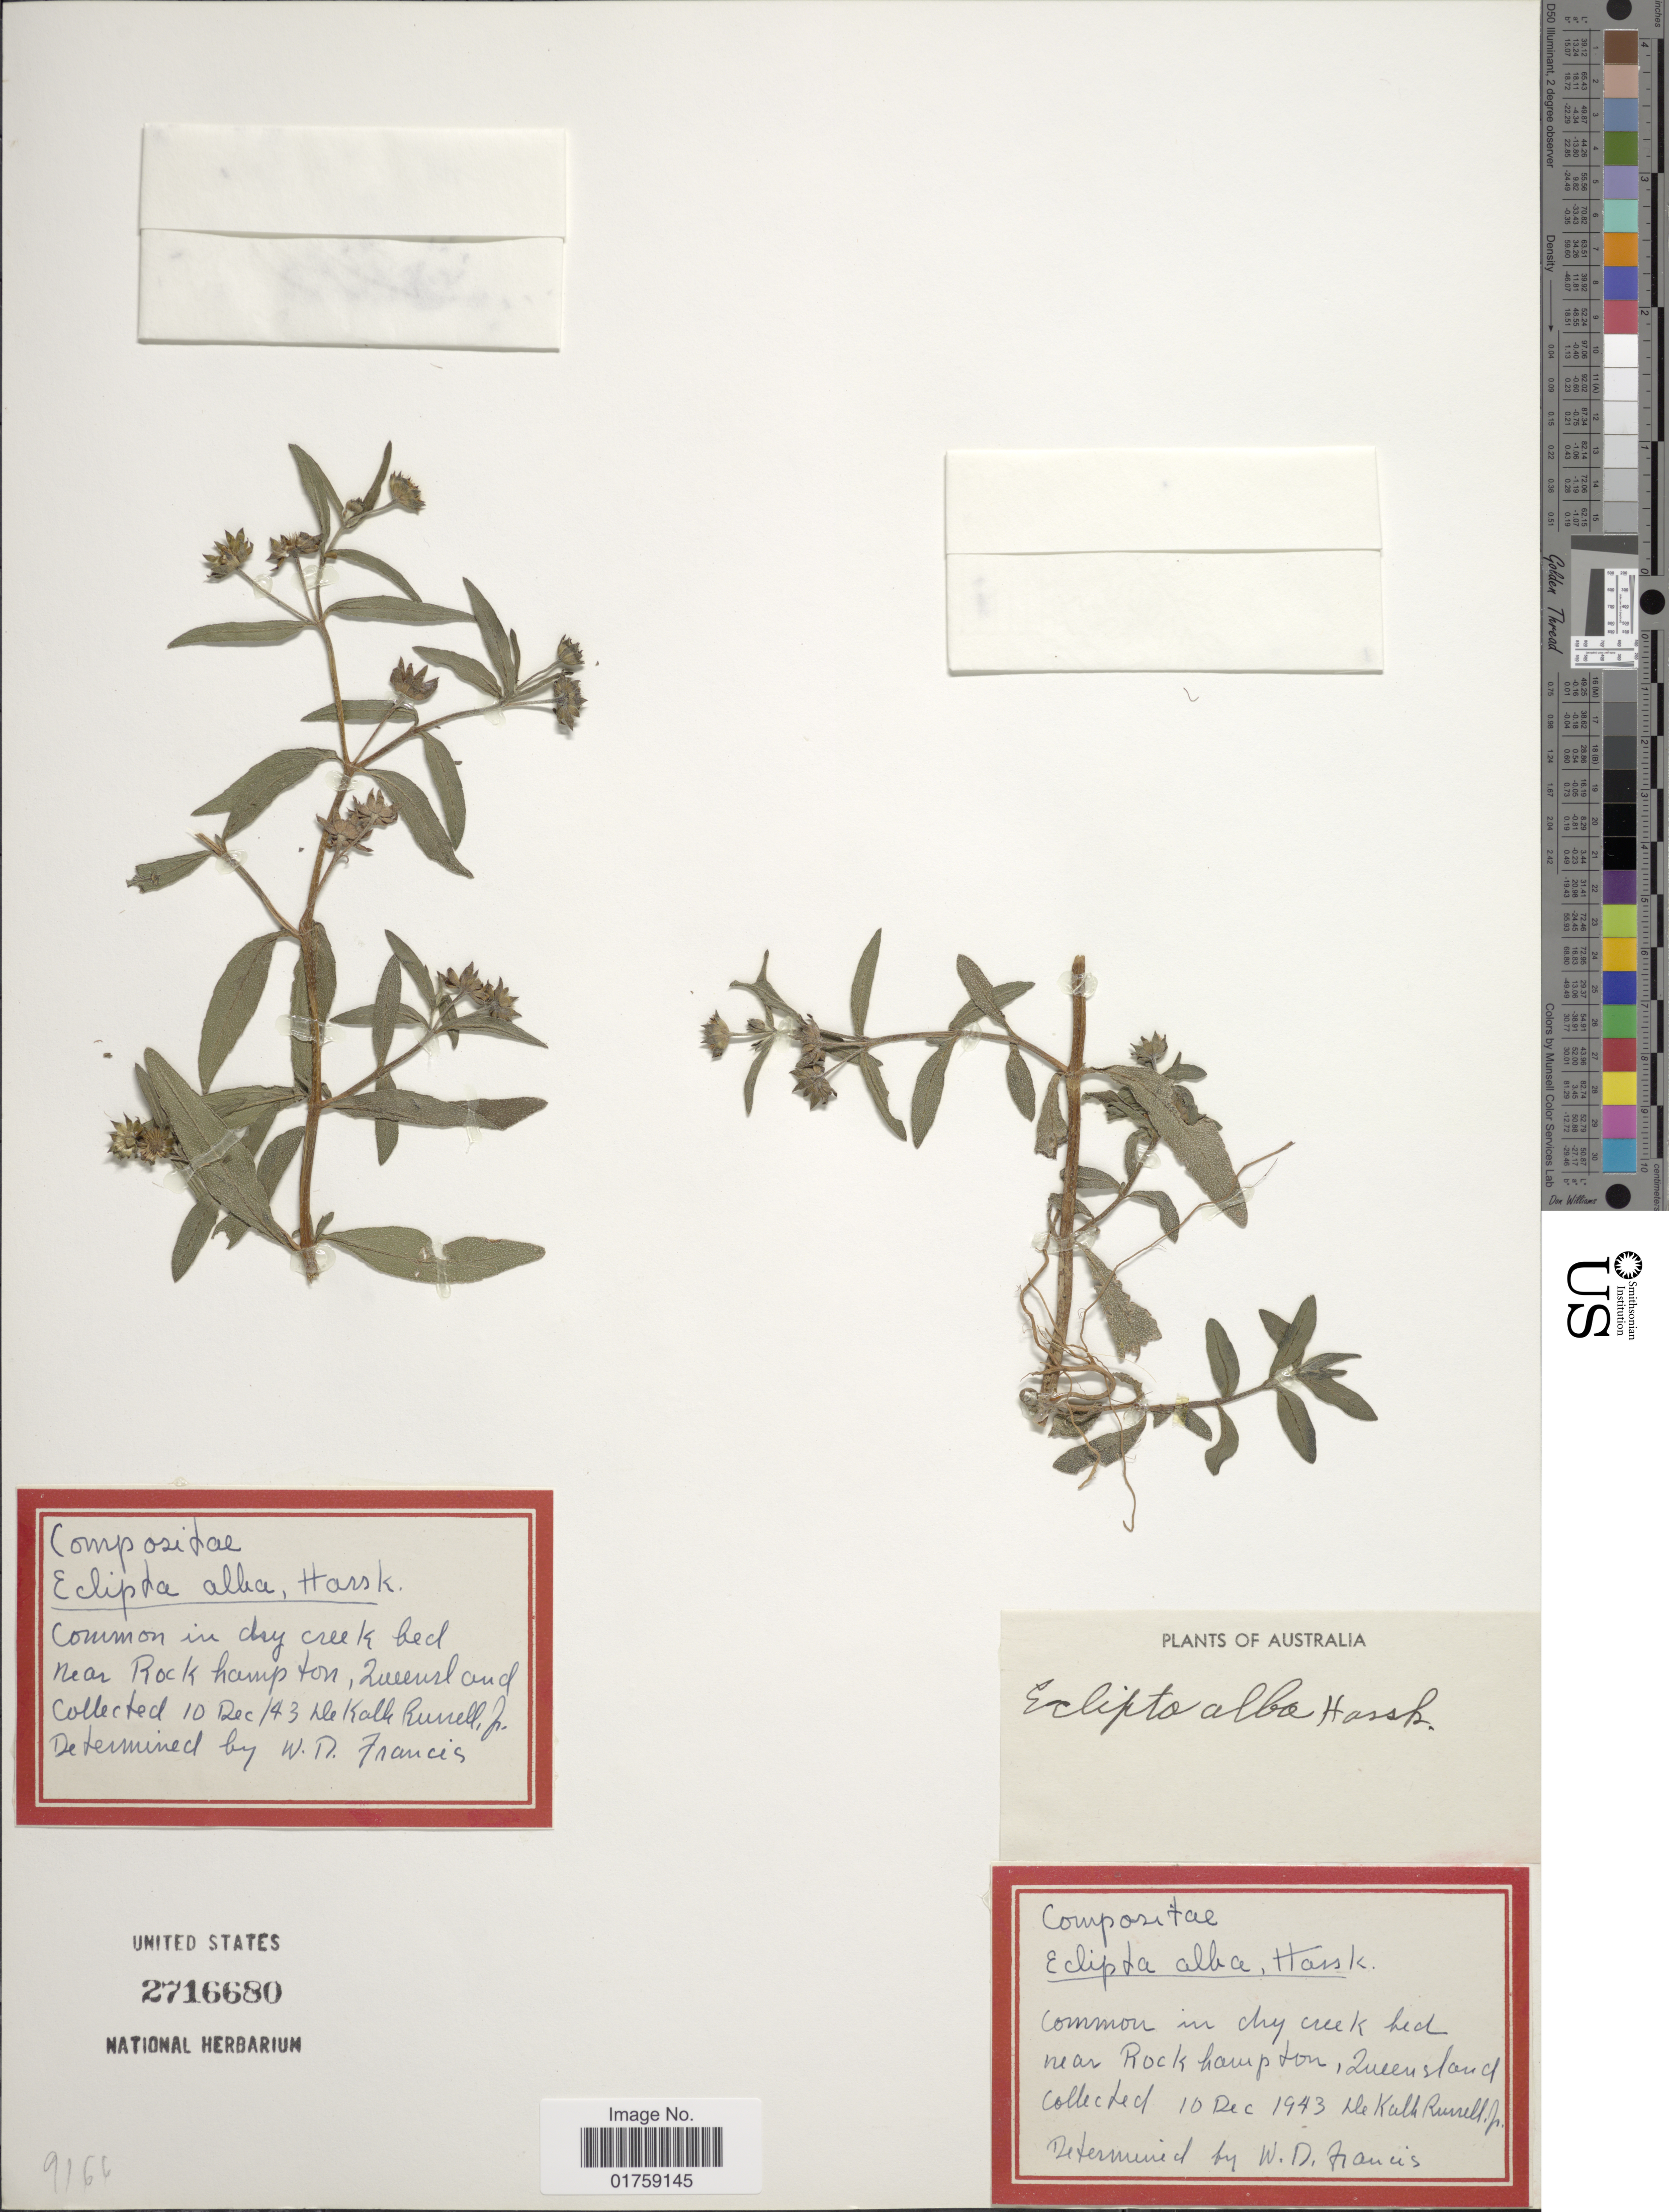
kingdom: Plantae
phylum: Tracheophyta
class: Magnoliopsida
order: Asterales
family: Asteraceae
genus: Eclipta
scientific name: Eclipta alba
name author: (L.) Hassk.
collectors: D. K. Russell Jr.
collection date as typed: Transcribed d/m/y: 10/12/43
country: Australia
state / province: Queensland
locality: near Rockhampton, Queensland Australia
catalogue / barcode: US 2716680